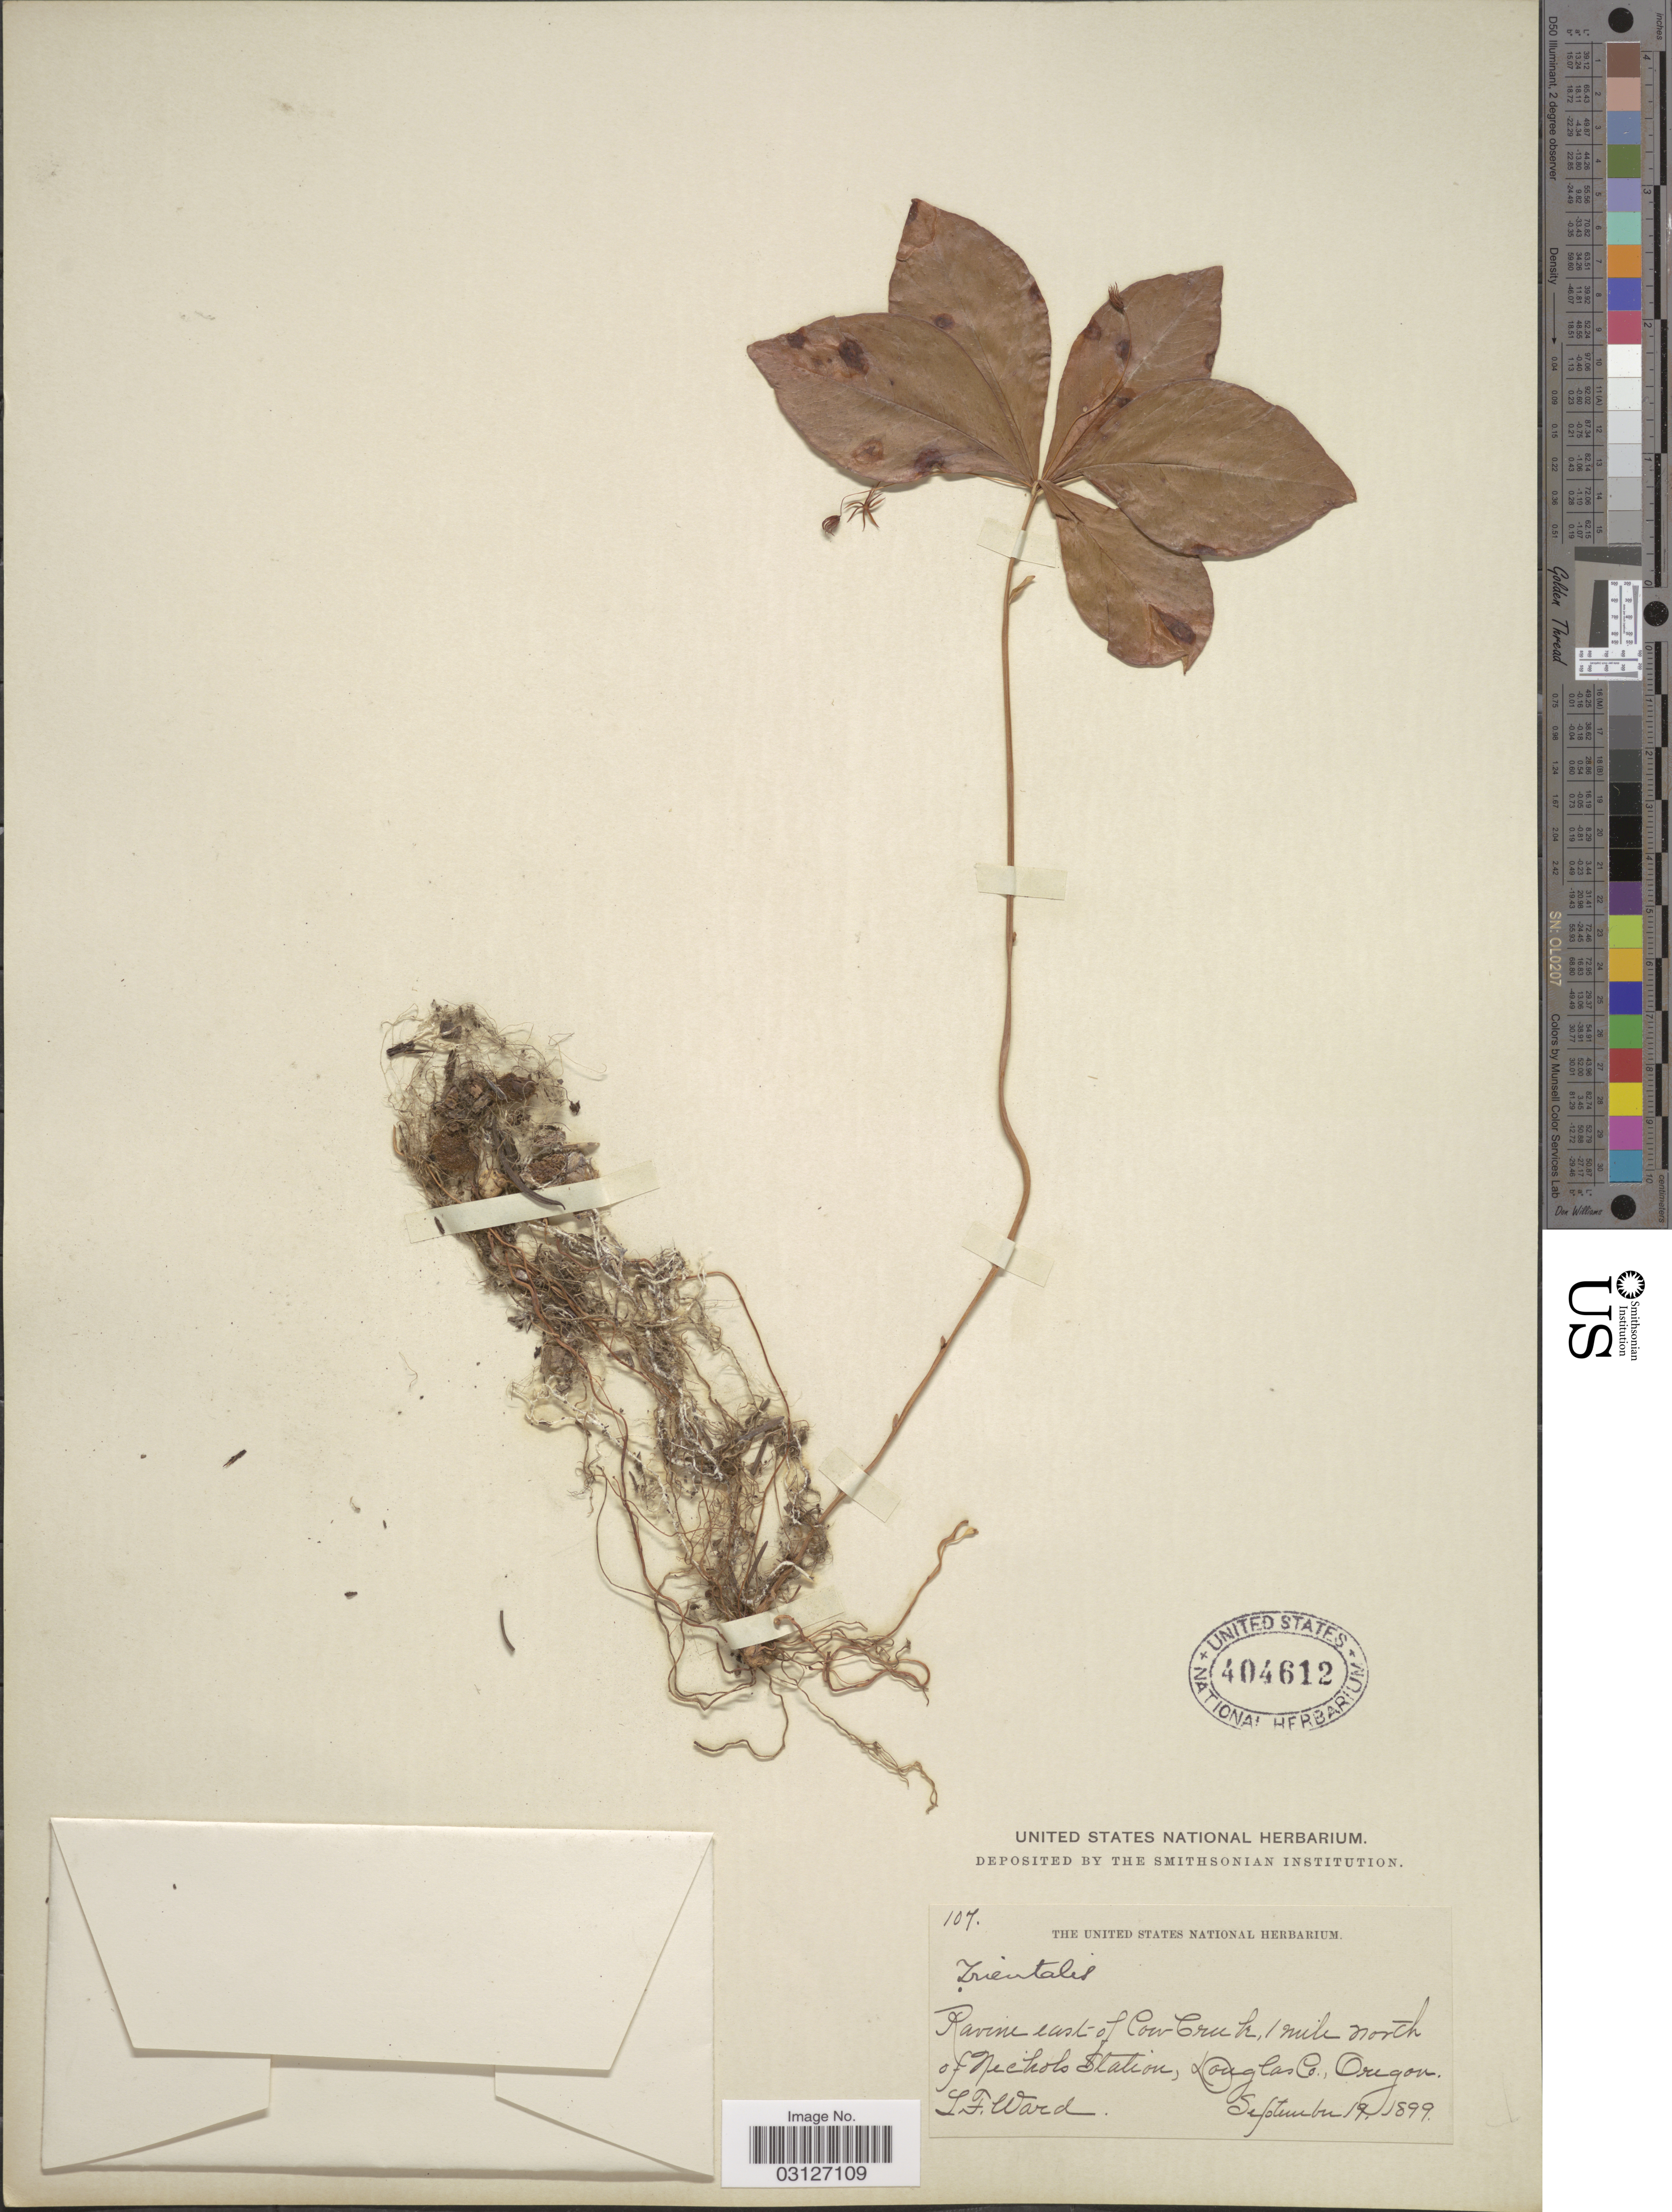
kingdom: Plantae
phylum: Tracheophyta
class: Magnoliopsida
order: Ericales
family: Primulaceae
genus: Trientalis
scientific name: Trientalis latifolia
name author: Hook.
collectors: L. Ward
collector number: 107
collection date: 1899-09-19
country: United States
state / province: Oregon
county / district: Douglas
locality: Ravine east of Cow Creek, 1 mile north of Nichols Station, Douglas Co.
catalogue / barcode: US 404612